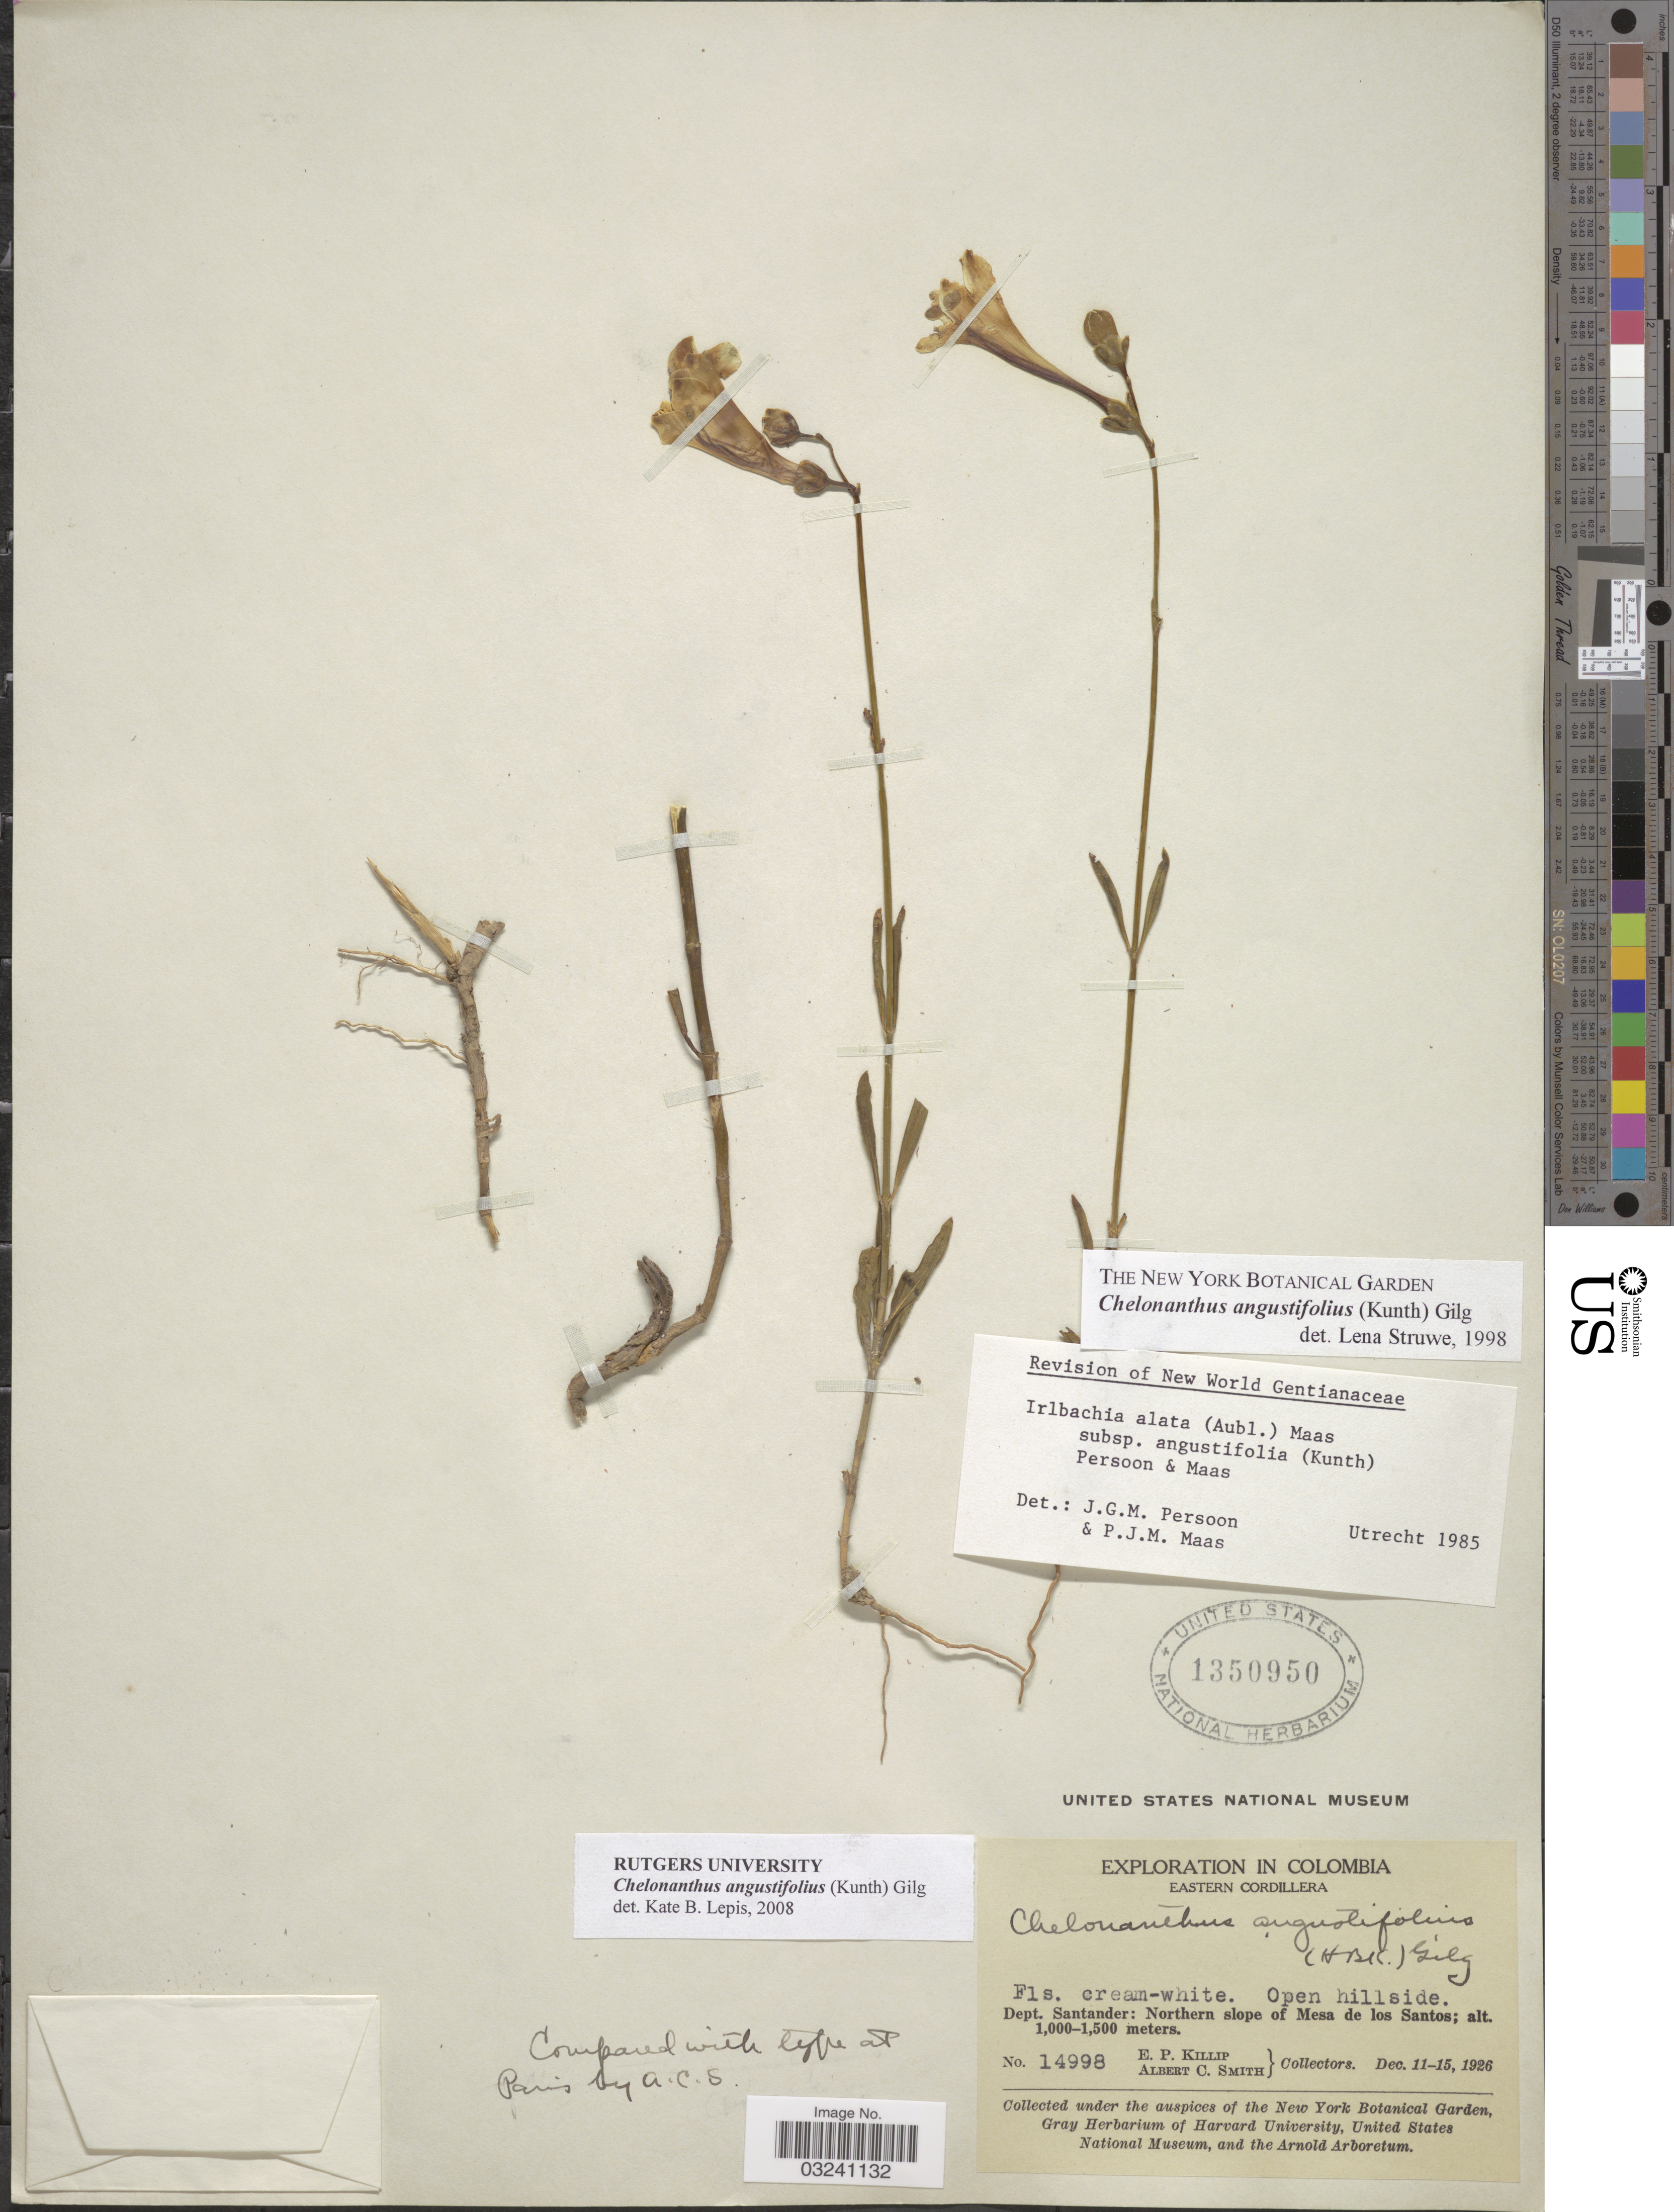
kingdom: Plantae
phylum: Tracheophyta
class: Magnoliopsida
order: Gentianales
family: Gentianaceae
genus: Chelonanthus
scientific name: Chelonanthus angustifolius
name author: (Kunth) Gilg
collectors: E. P. Killip & A. C. Smith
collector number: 14998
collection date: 1926-12-11/1926-12-15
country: Colombia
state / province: Santander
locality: Eastern Cordillera. Dept. Santander: Northern slope of Mesa de los Santos.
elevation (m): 1000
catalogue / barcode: US 1350950